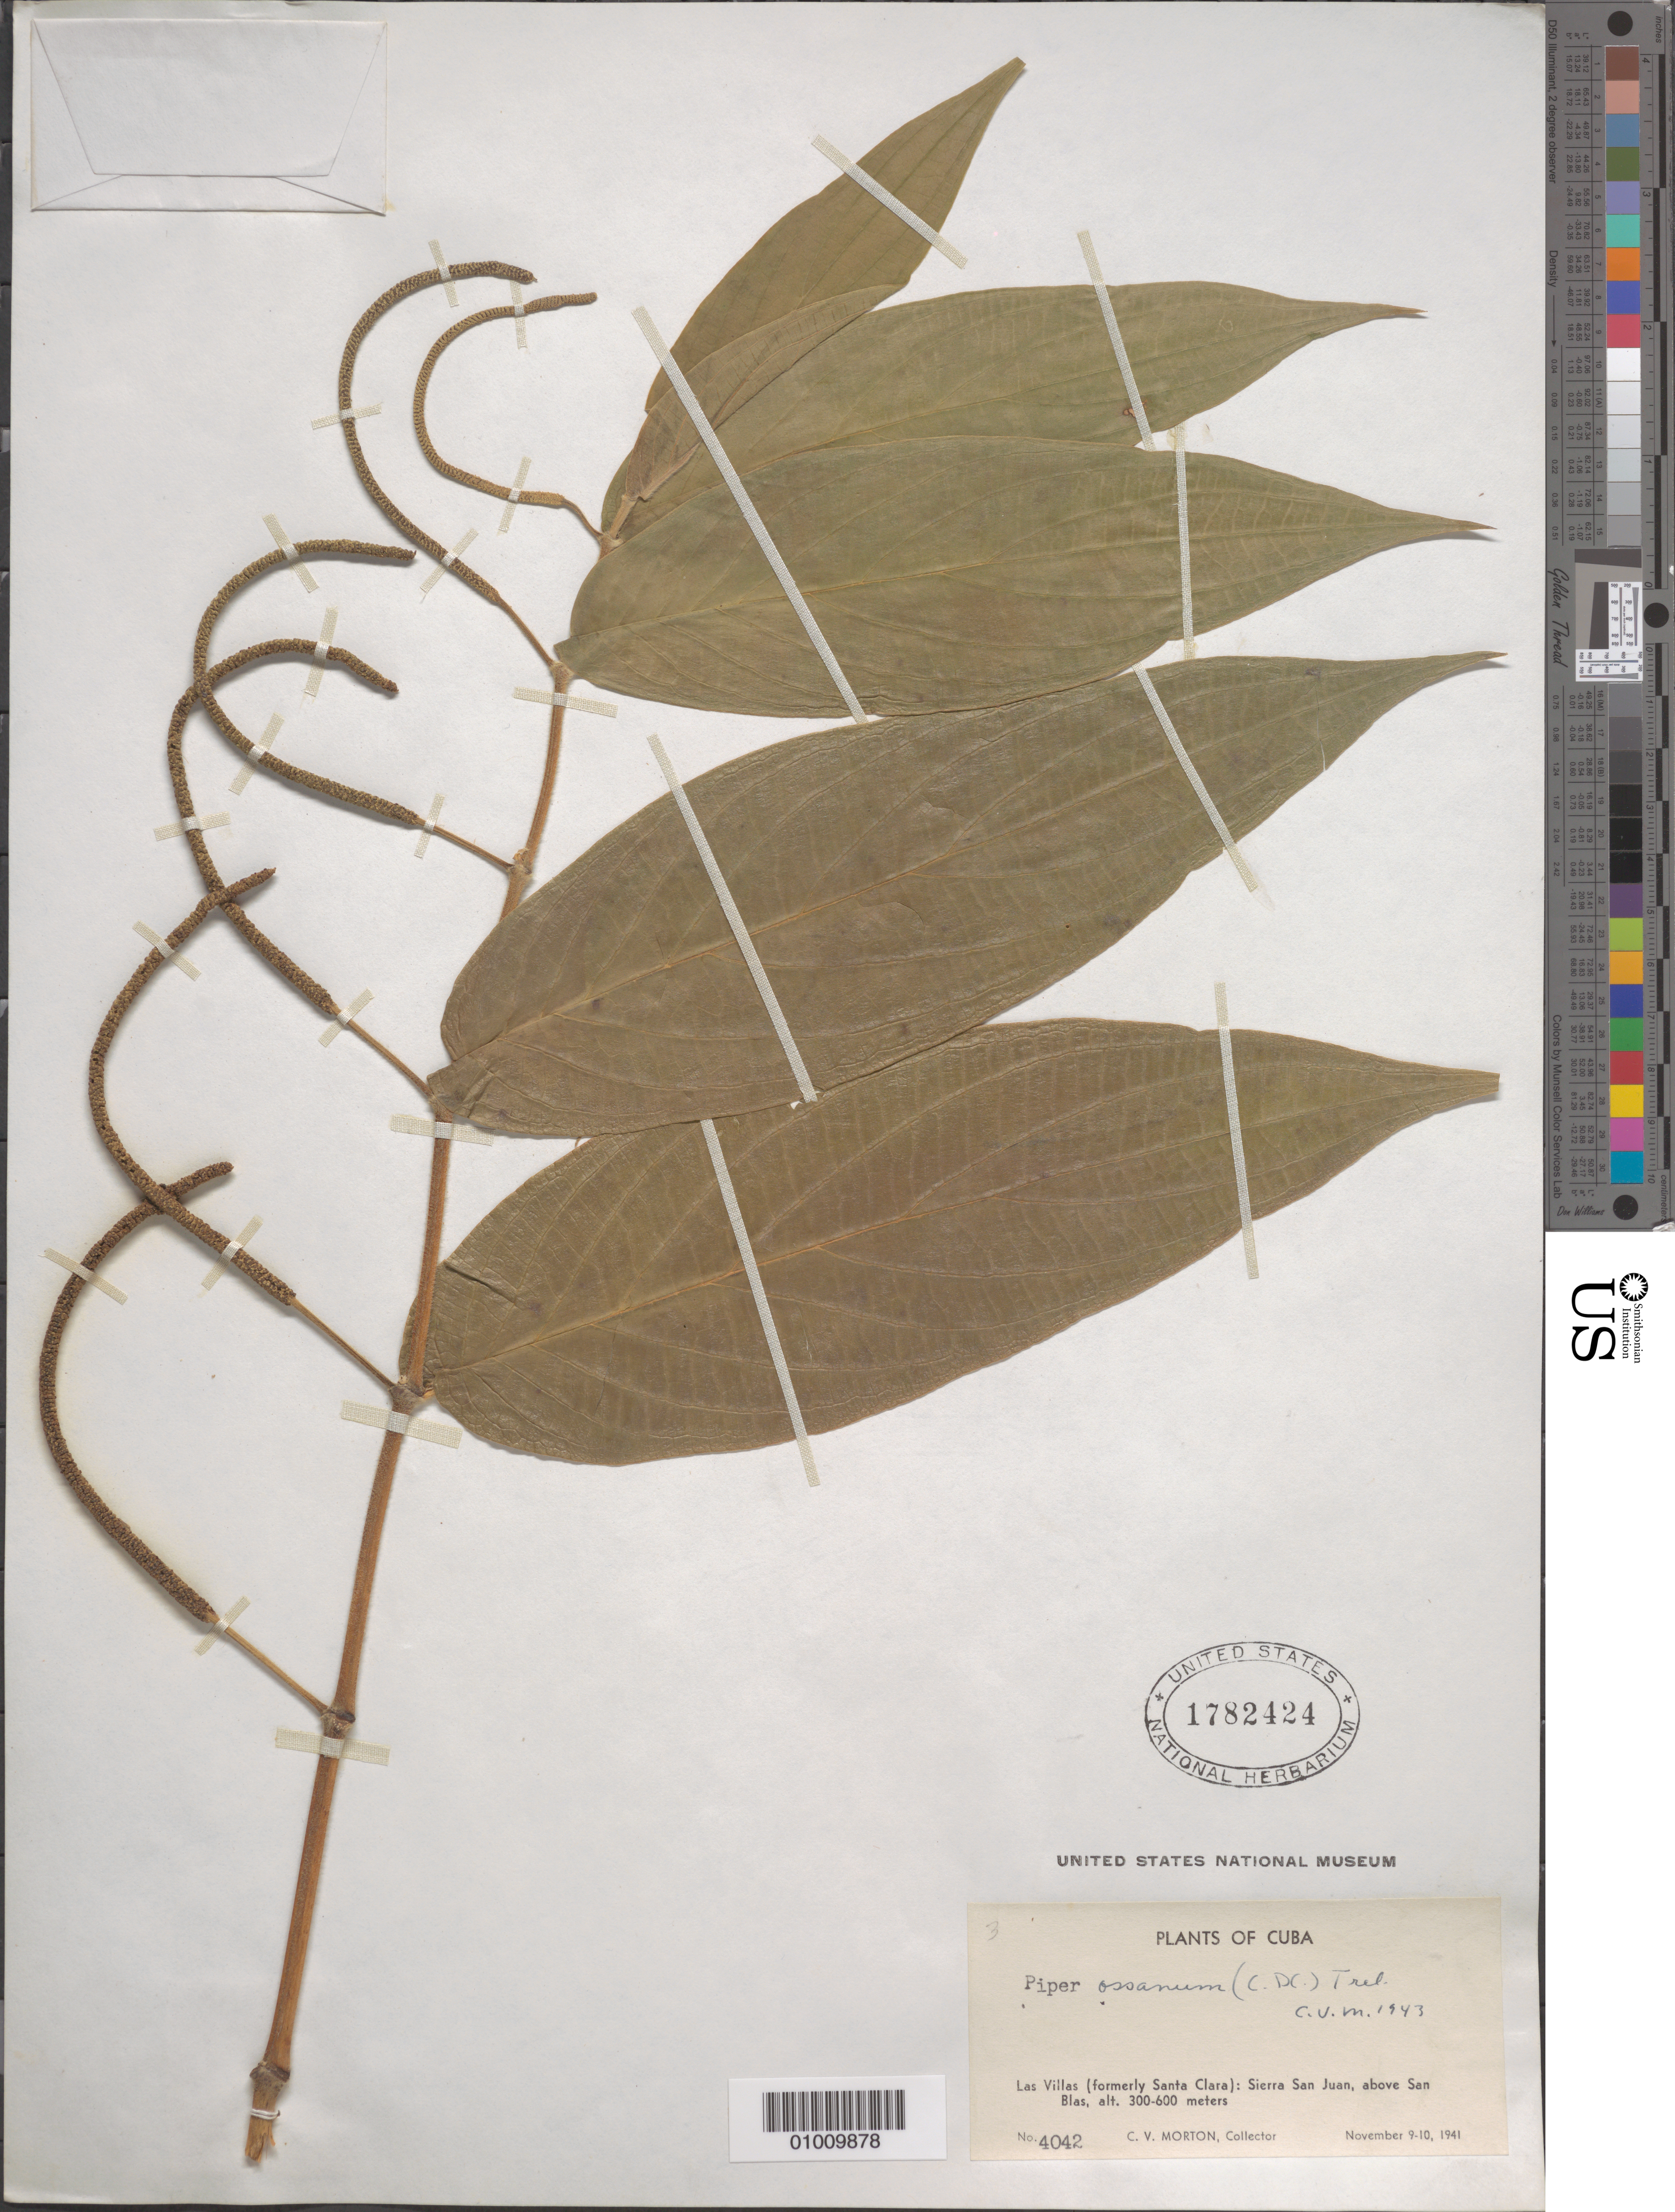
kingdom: Plantae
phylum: Tracheophyta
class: Magnoliopsida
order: Piperales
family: Piperaceae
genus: Piper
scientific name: Piper ossanum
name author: (C. DC.) Trel.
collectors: C. V. Morton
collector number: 4042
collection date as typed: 09 Nov 1941 to 10 Nov 1941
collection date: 1941-11-09/1941-11-10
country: Cuba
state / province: Las Villas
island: Cuba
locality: Las Villas (formerly Santa Clara): Sierra San Juan, above San Blas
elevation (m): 300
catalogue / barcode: US 1782424